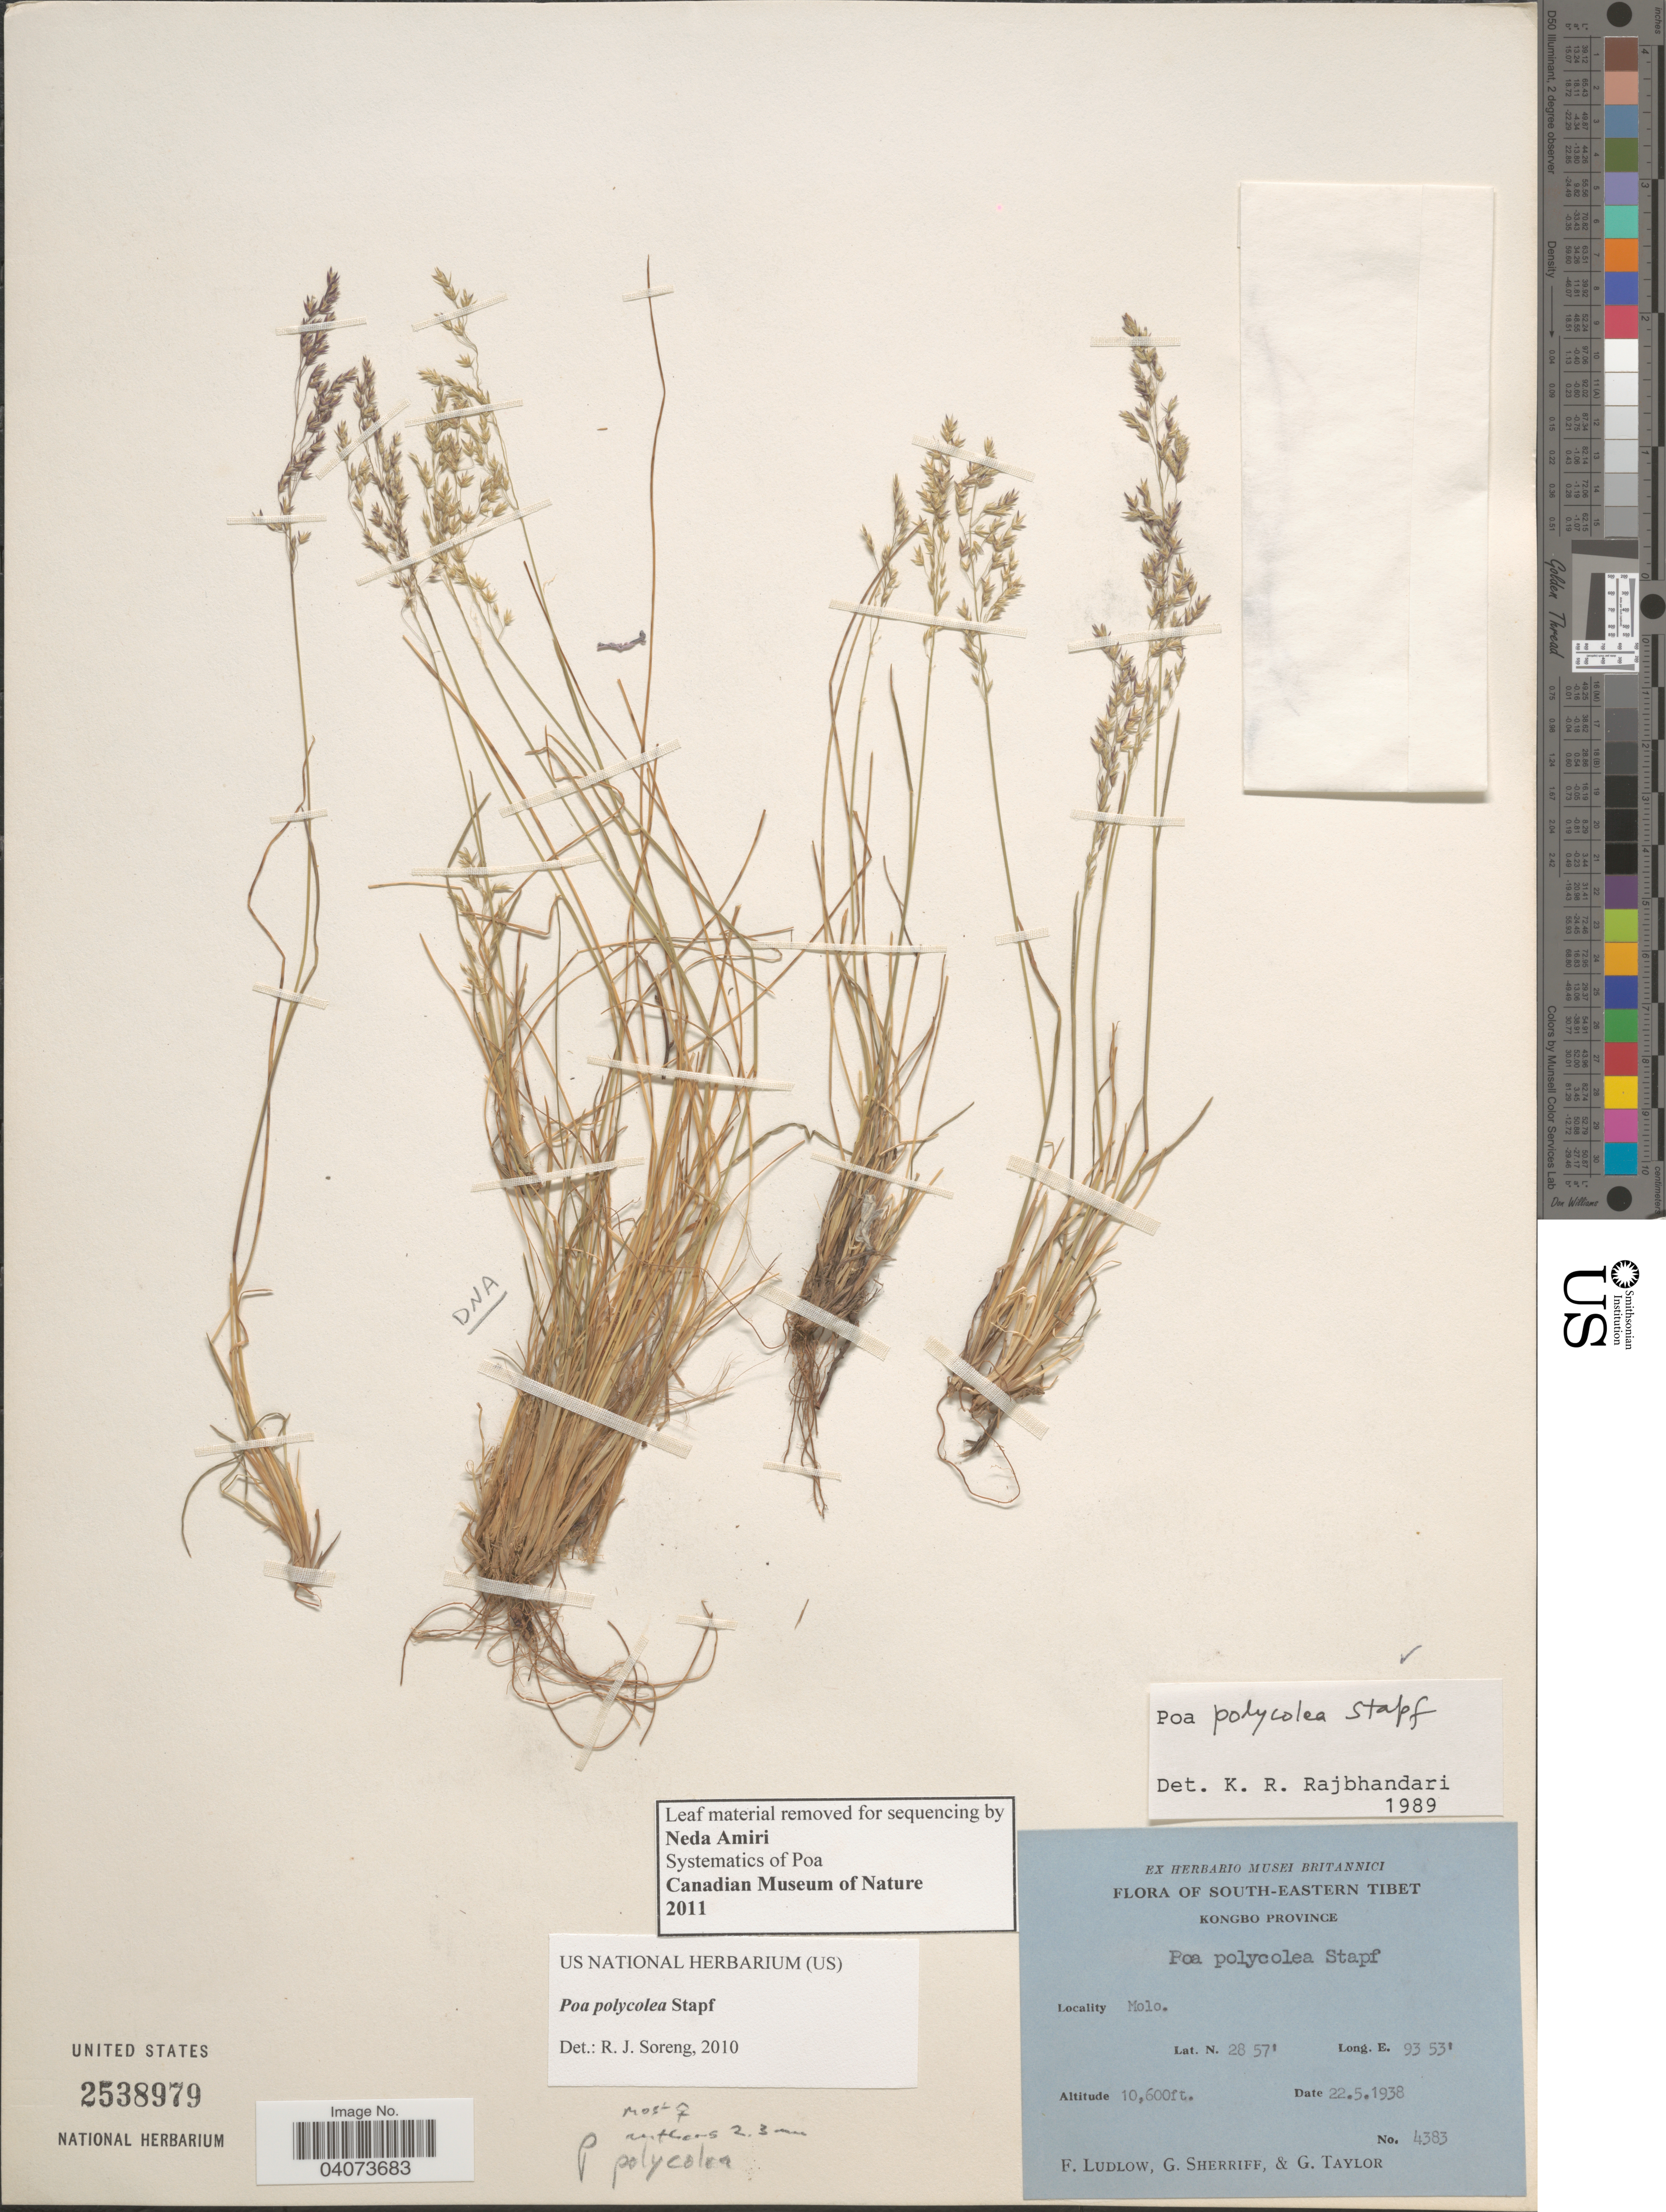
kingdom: Plantae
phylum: Tracheophyta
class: Liliopsida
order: Poales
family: Poaceae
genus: Poa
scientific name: Poa polycolea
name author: Stapf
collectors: F. Ludlow, G. Sherriff & G. Taylor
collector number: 4383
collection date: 1938-05-22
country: China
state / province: Xizang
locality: South-Eastern Tibet. Kongbo Province. Molo.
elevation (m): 3231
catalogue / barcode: US 2538979